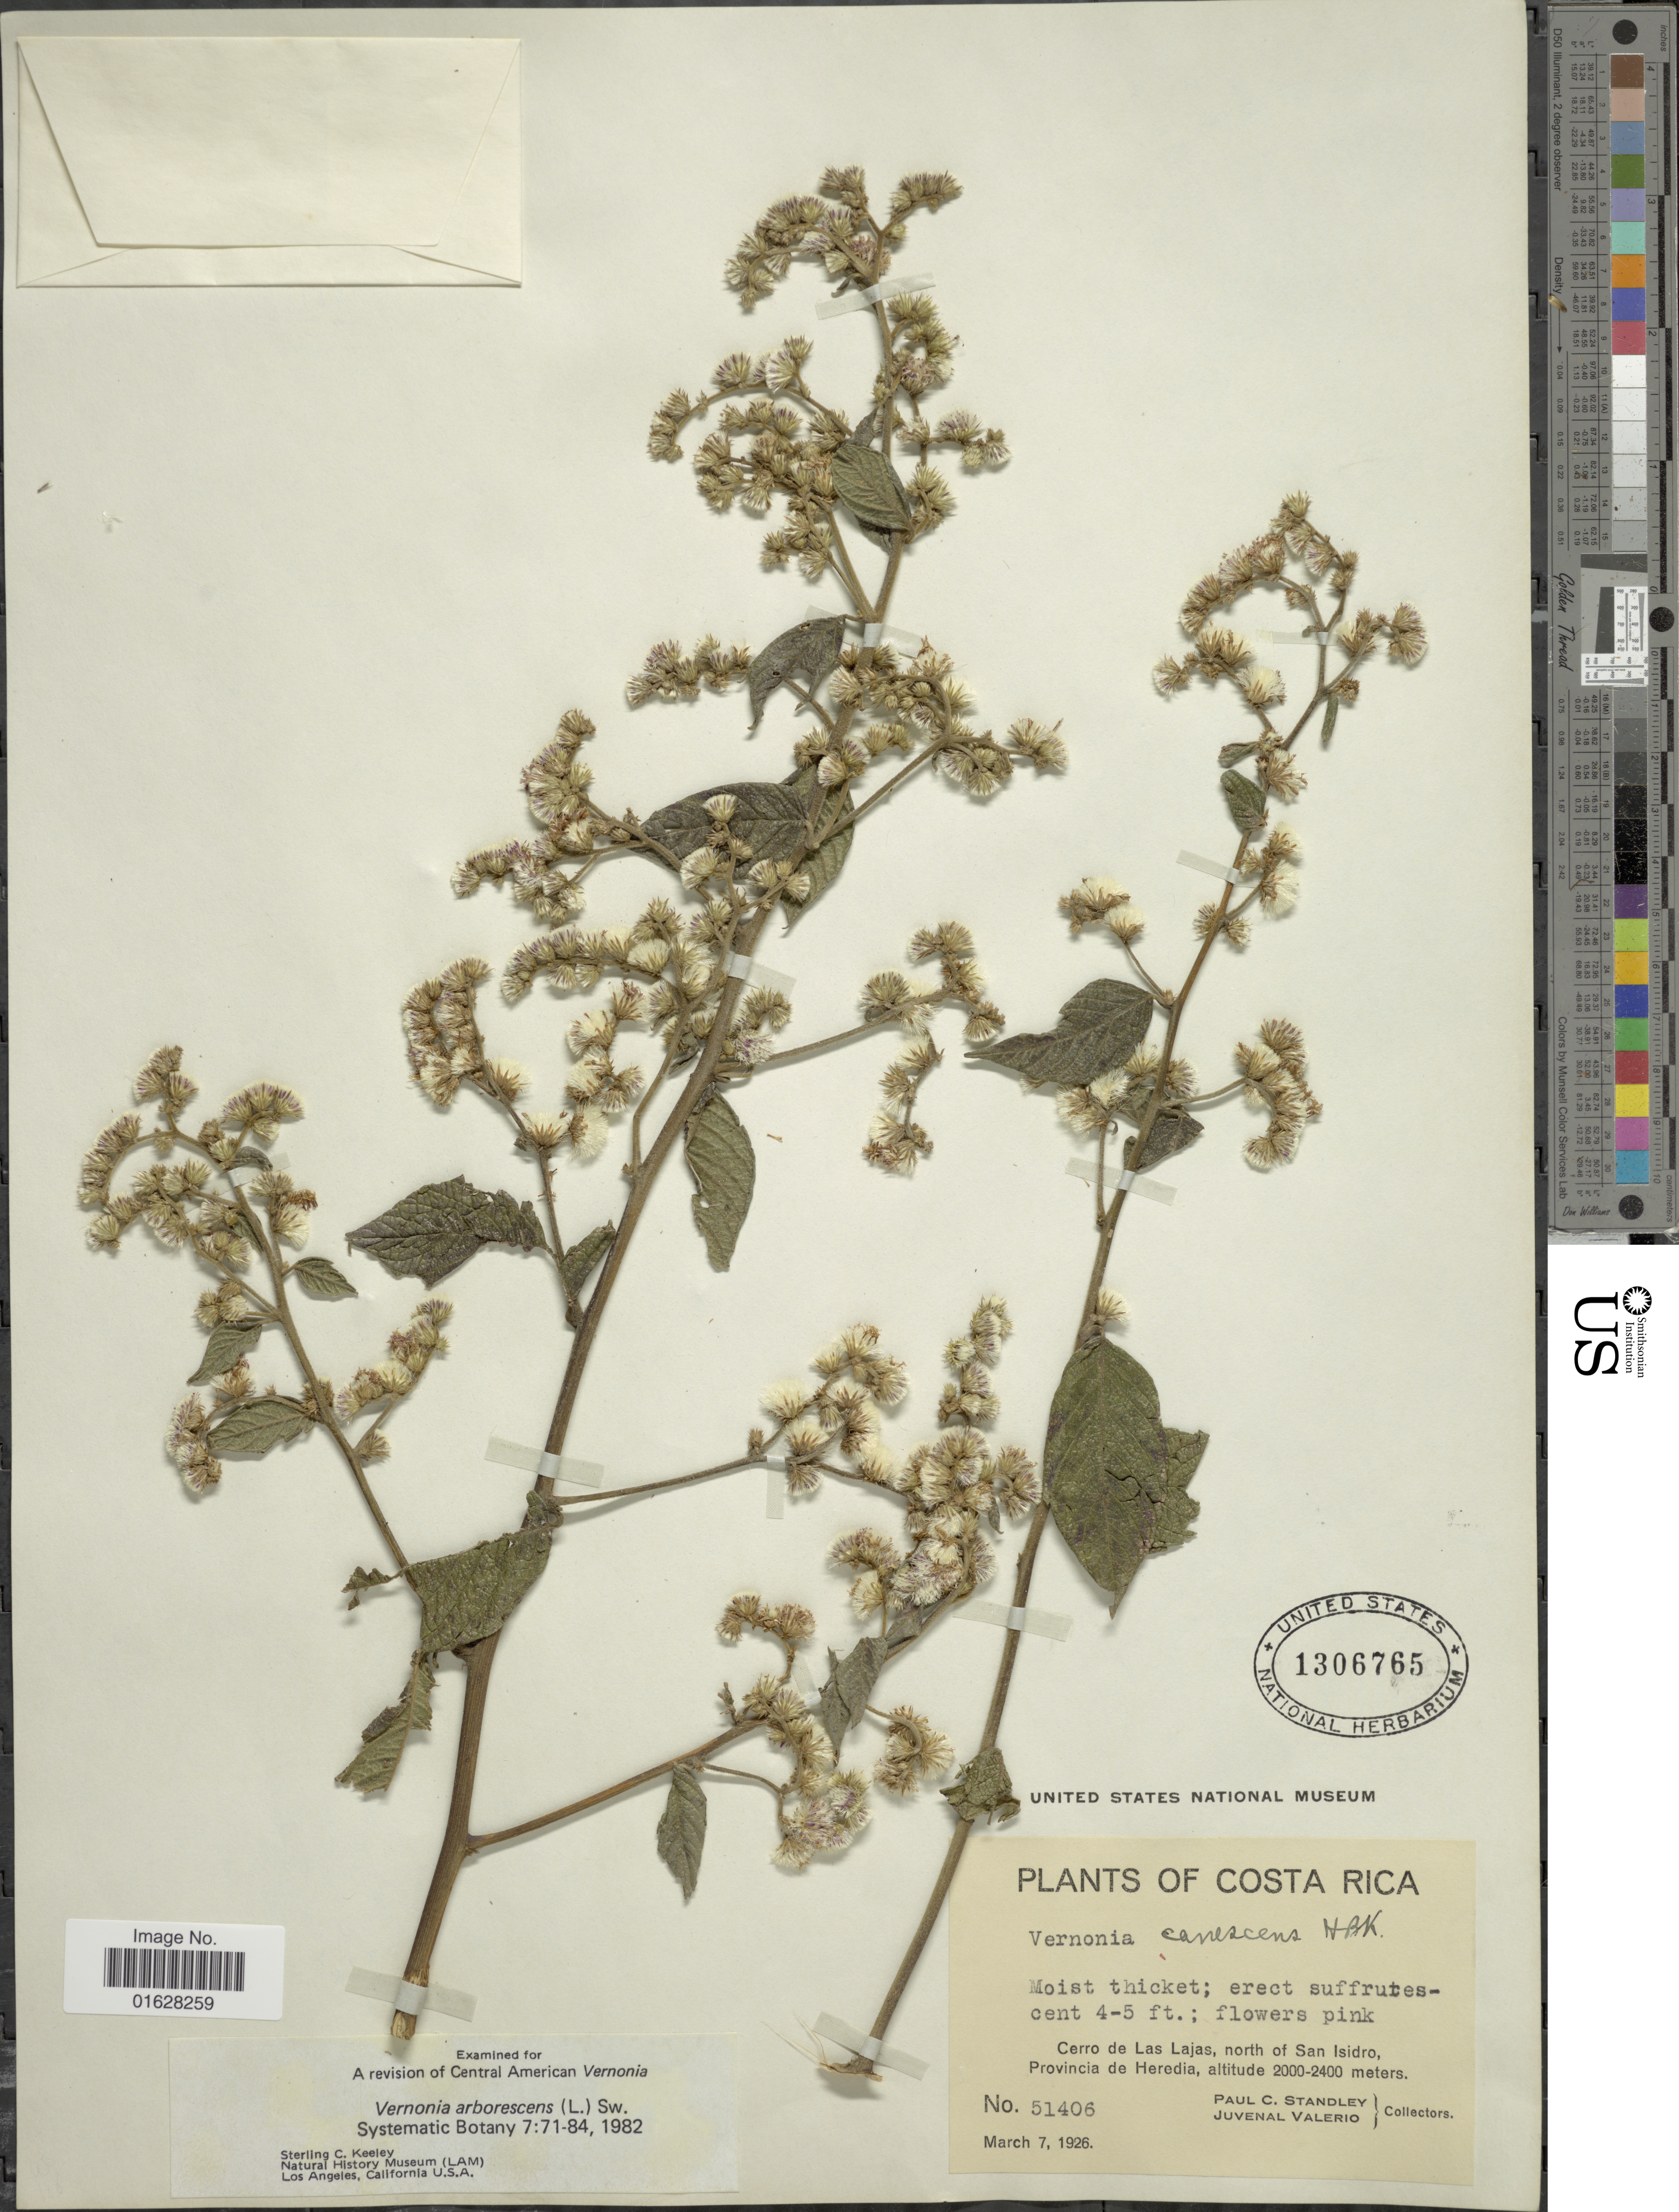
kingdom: Plantae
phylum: Tracheophyta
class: Magnoliopsida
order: Asterales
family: Asteraceae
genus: Lepidaploa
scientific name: Lepidaploa canescens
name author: (Kunth) H. Rob.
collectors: P. C. Standley & J. Valerio R.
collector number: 51406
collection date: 1926-03-07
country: Costa Rica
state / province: Heredia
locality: Cerro de Las Lajas, north of San Isidro, Provincia de Heredia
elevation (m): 2000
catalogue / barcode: US 1306765